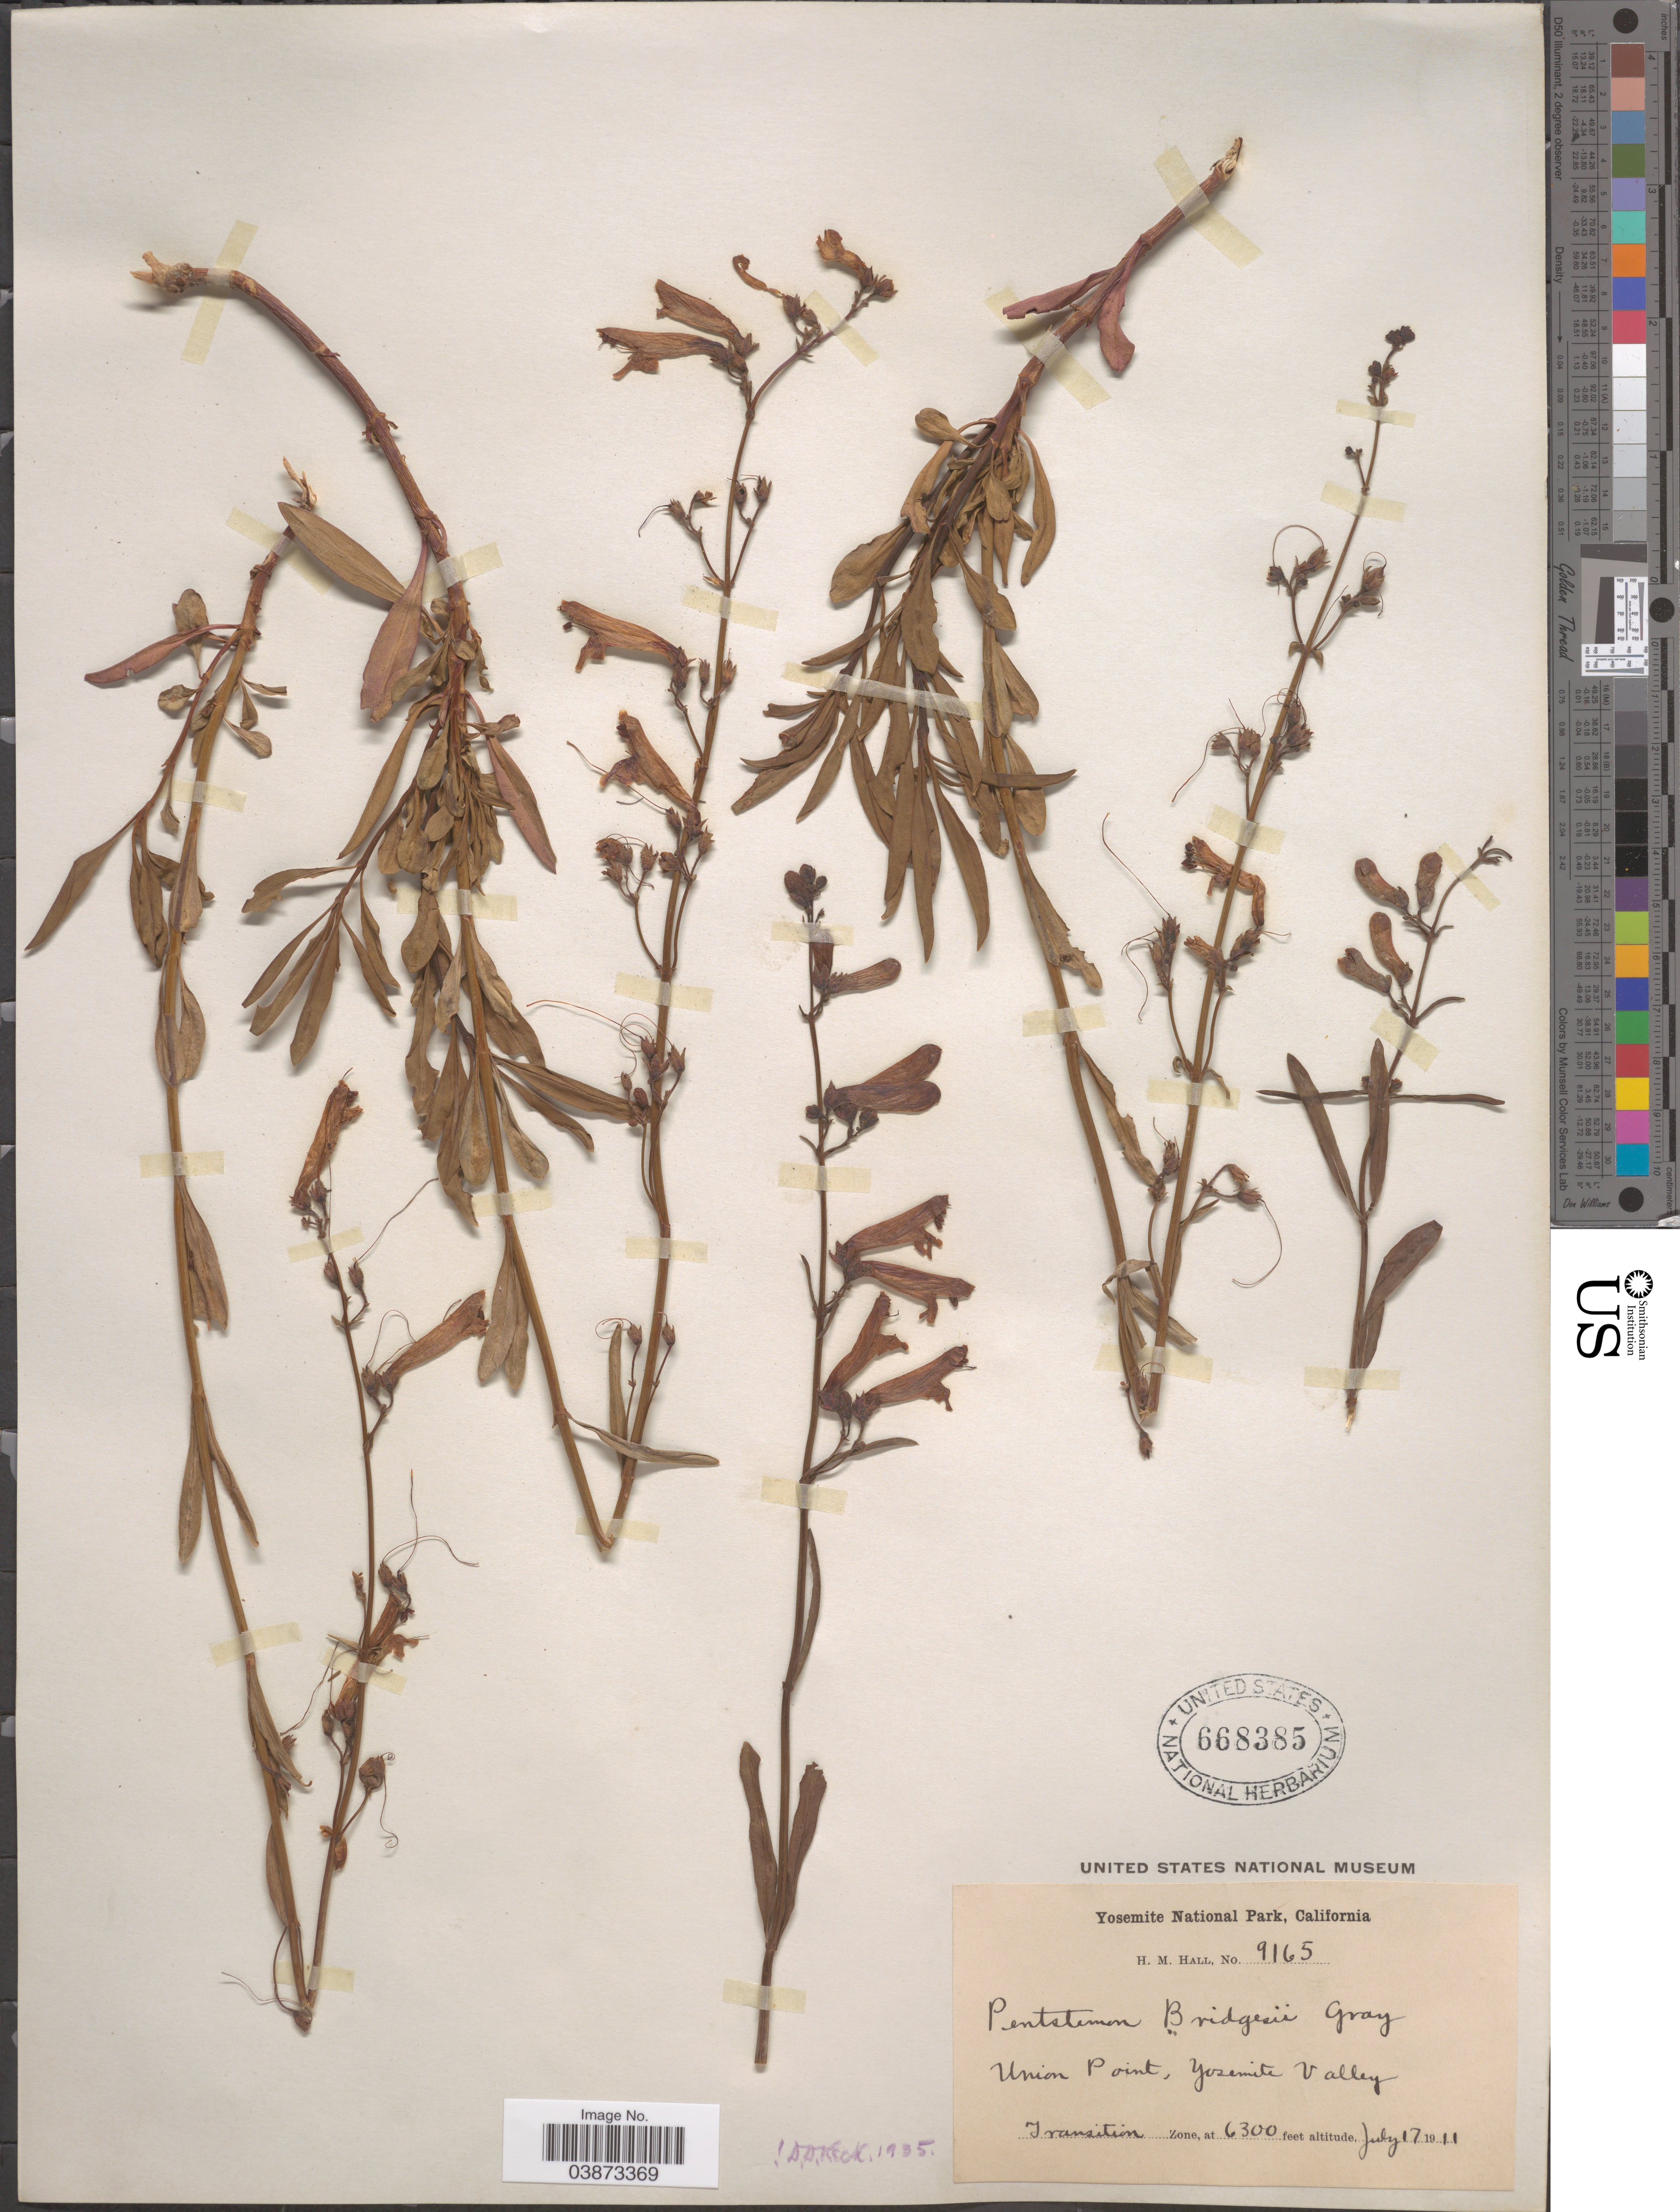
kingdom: Plantae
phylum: Tracheophyta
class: Magnoliopsida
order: Lamiales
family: Plantaginaceae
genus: Penstemon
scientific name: Penstemon bridgesii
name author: A. Gray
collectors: H. M. Hall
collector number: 9165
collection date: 1911-07-17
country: United States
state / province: California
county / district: Mariposa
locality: Yosemite National Park. Union Point, Yosemite Valley. Transition Zone.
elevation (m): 1920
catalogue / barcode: US 668385